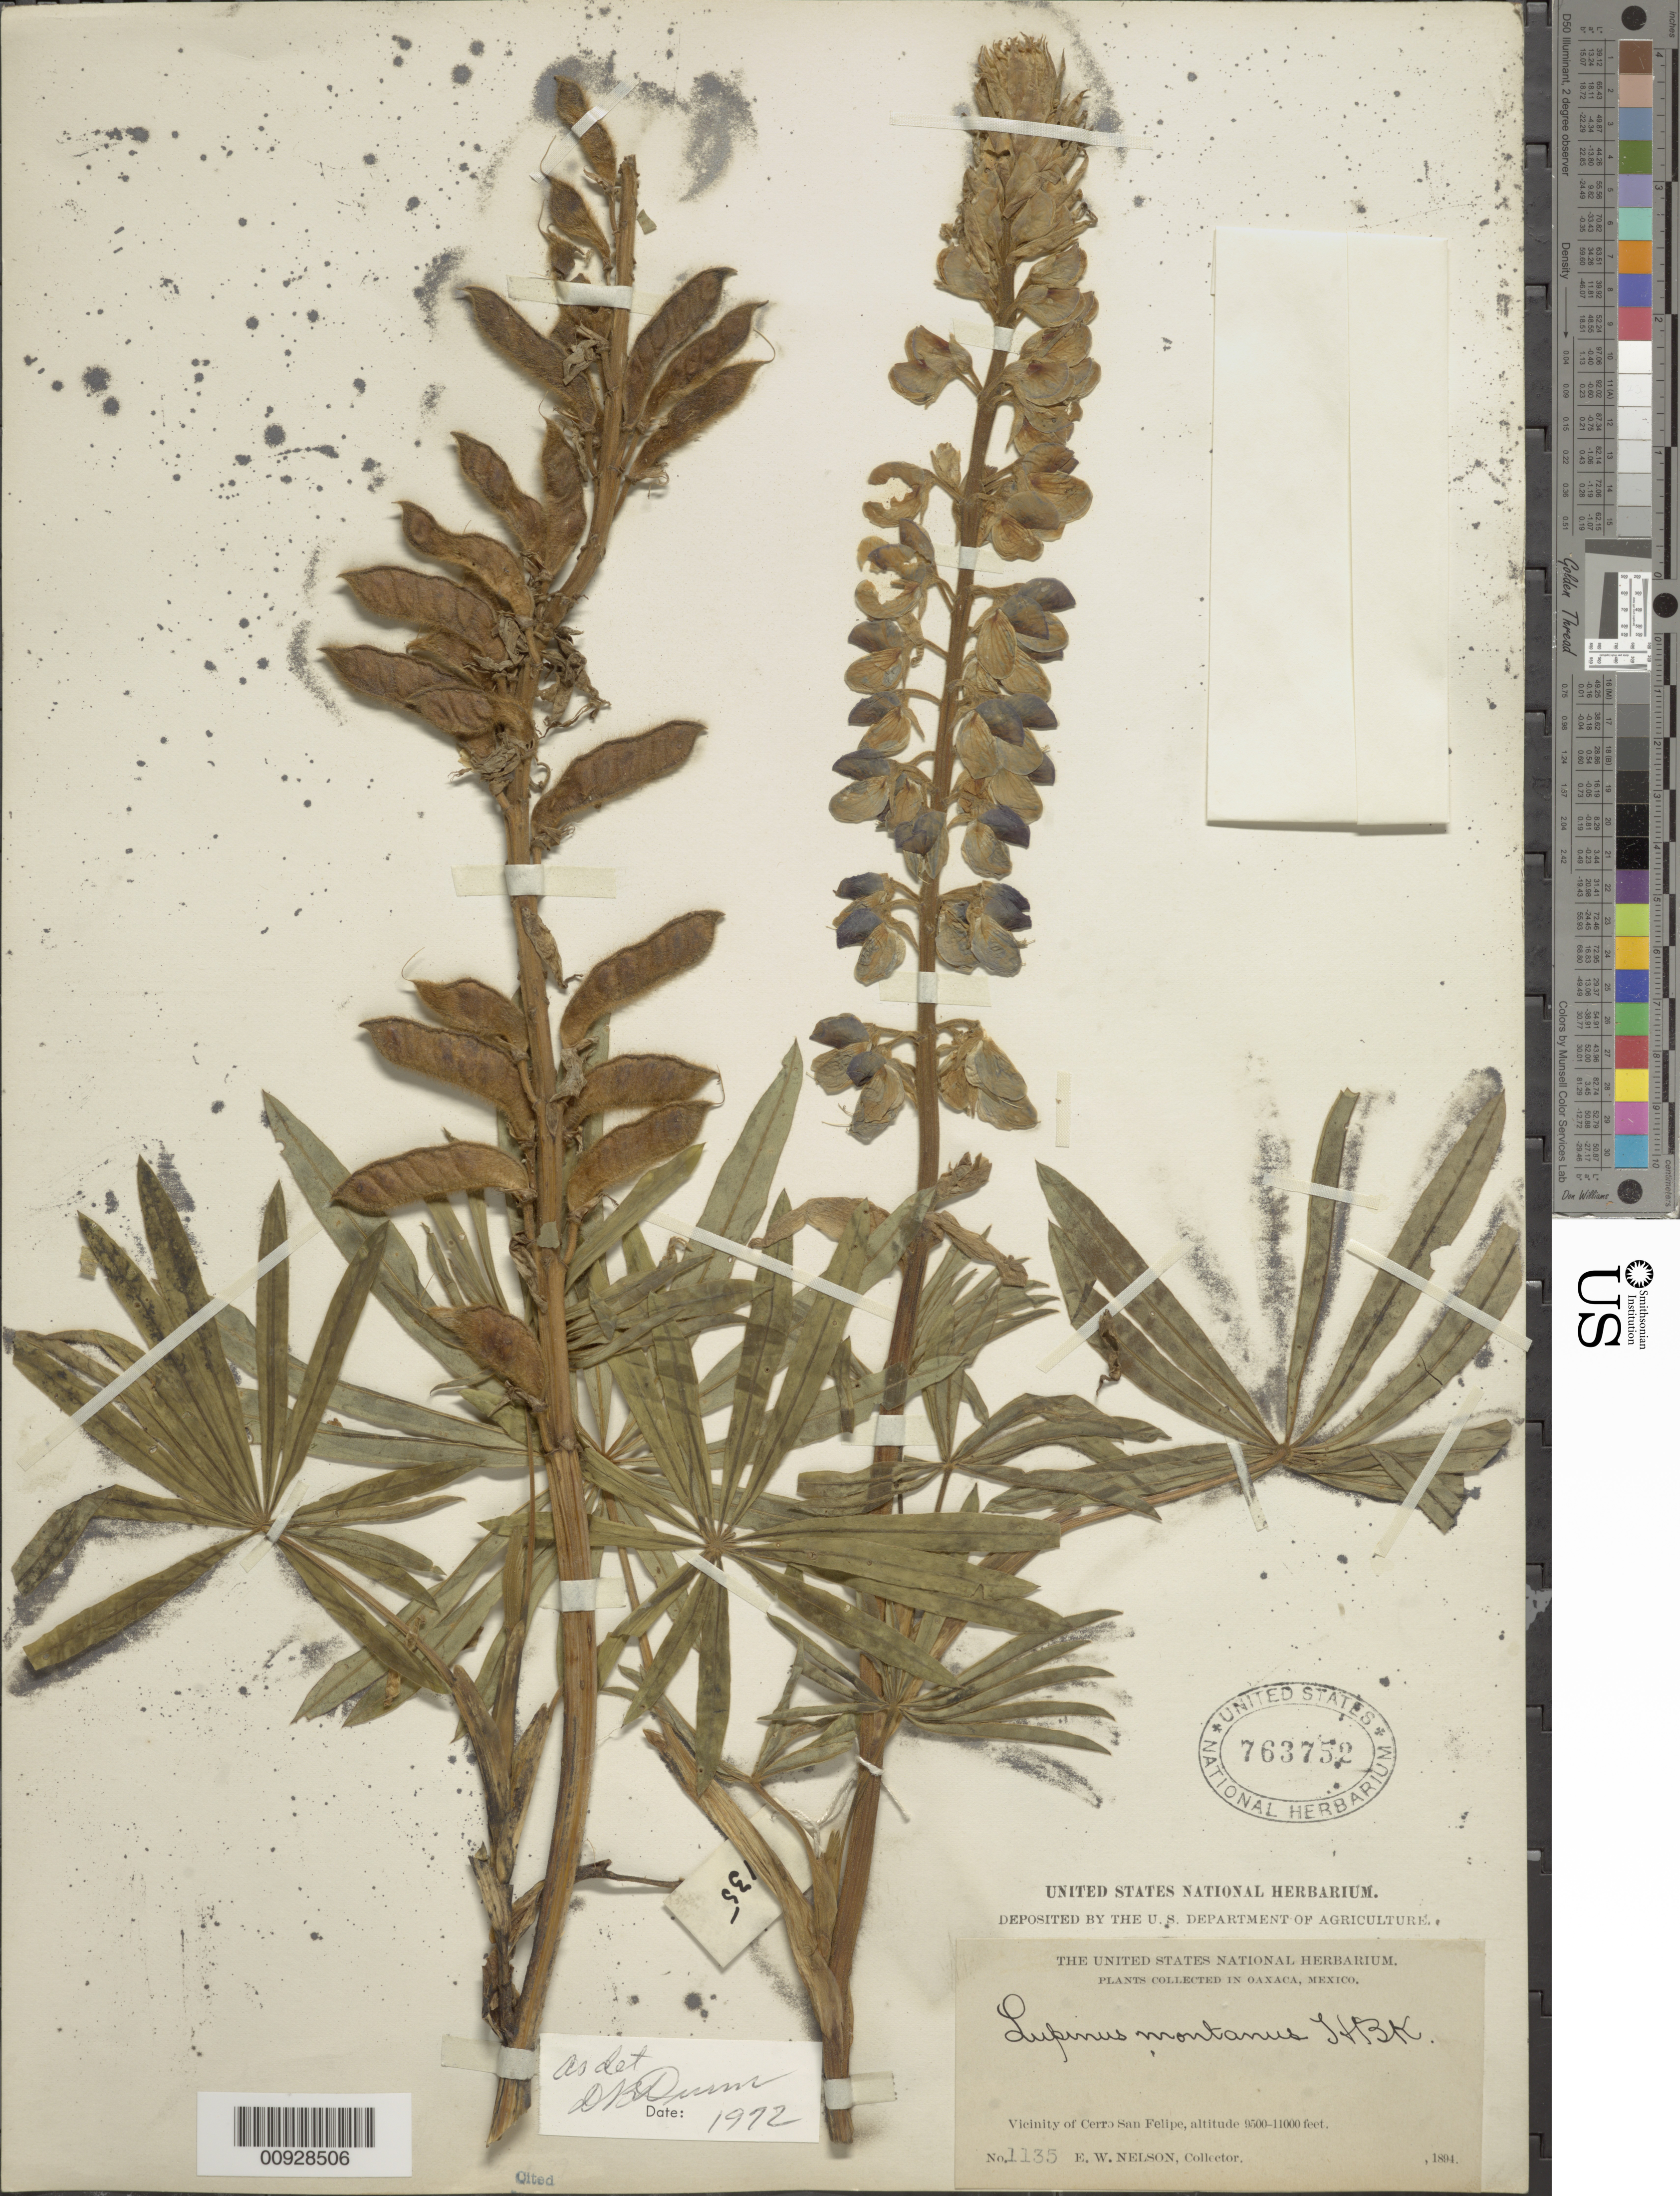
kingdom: Plantae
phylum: Tracheophyta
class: Magnoliopsida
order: Fabales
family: Fabaceae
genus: Lupinus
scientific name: Lupinus montanus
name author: Kunth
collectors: E. W. Nelson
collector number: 1135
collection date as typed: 1894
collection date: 1894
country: Mexico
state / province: Oaxaca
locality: Vicinity of Cerro San Felipe.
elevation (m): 2896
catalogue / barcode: US 763752